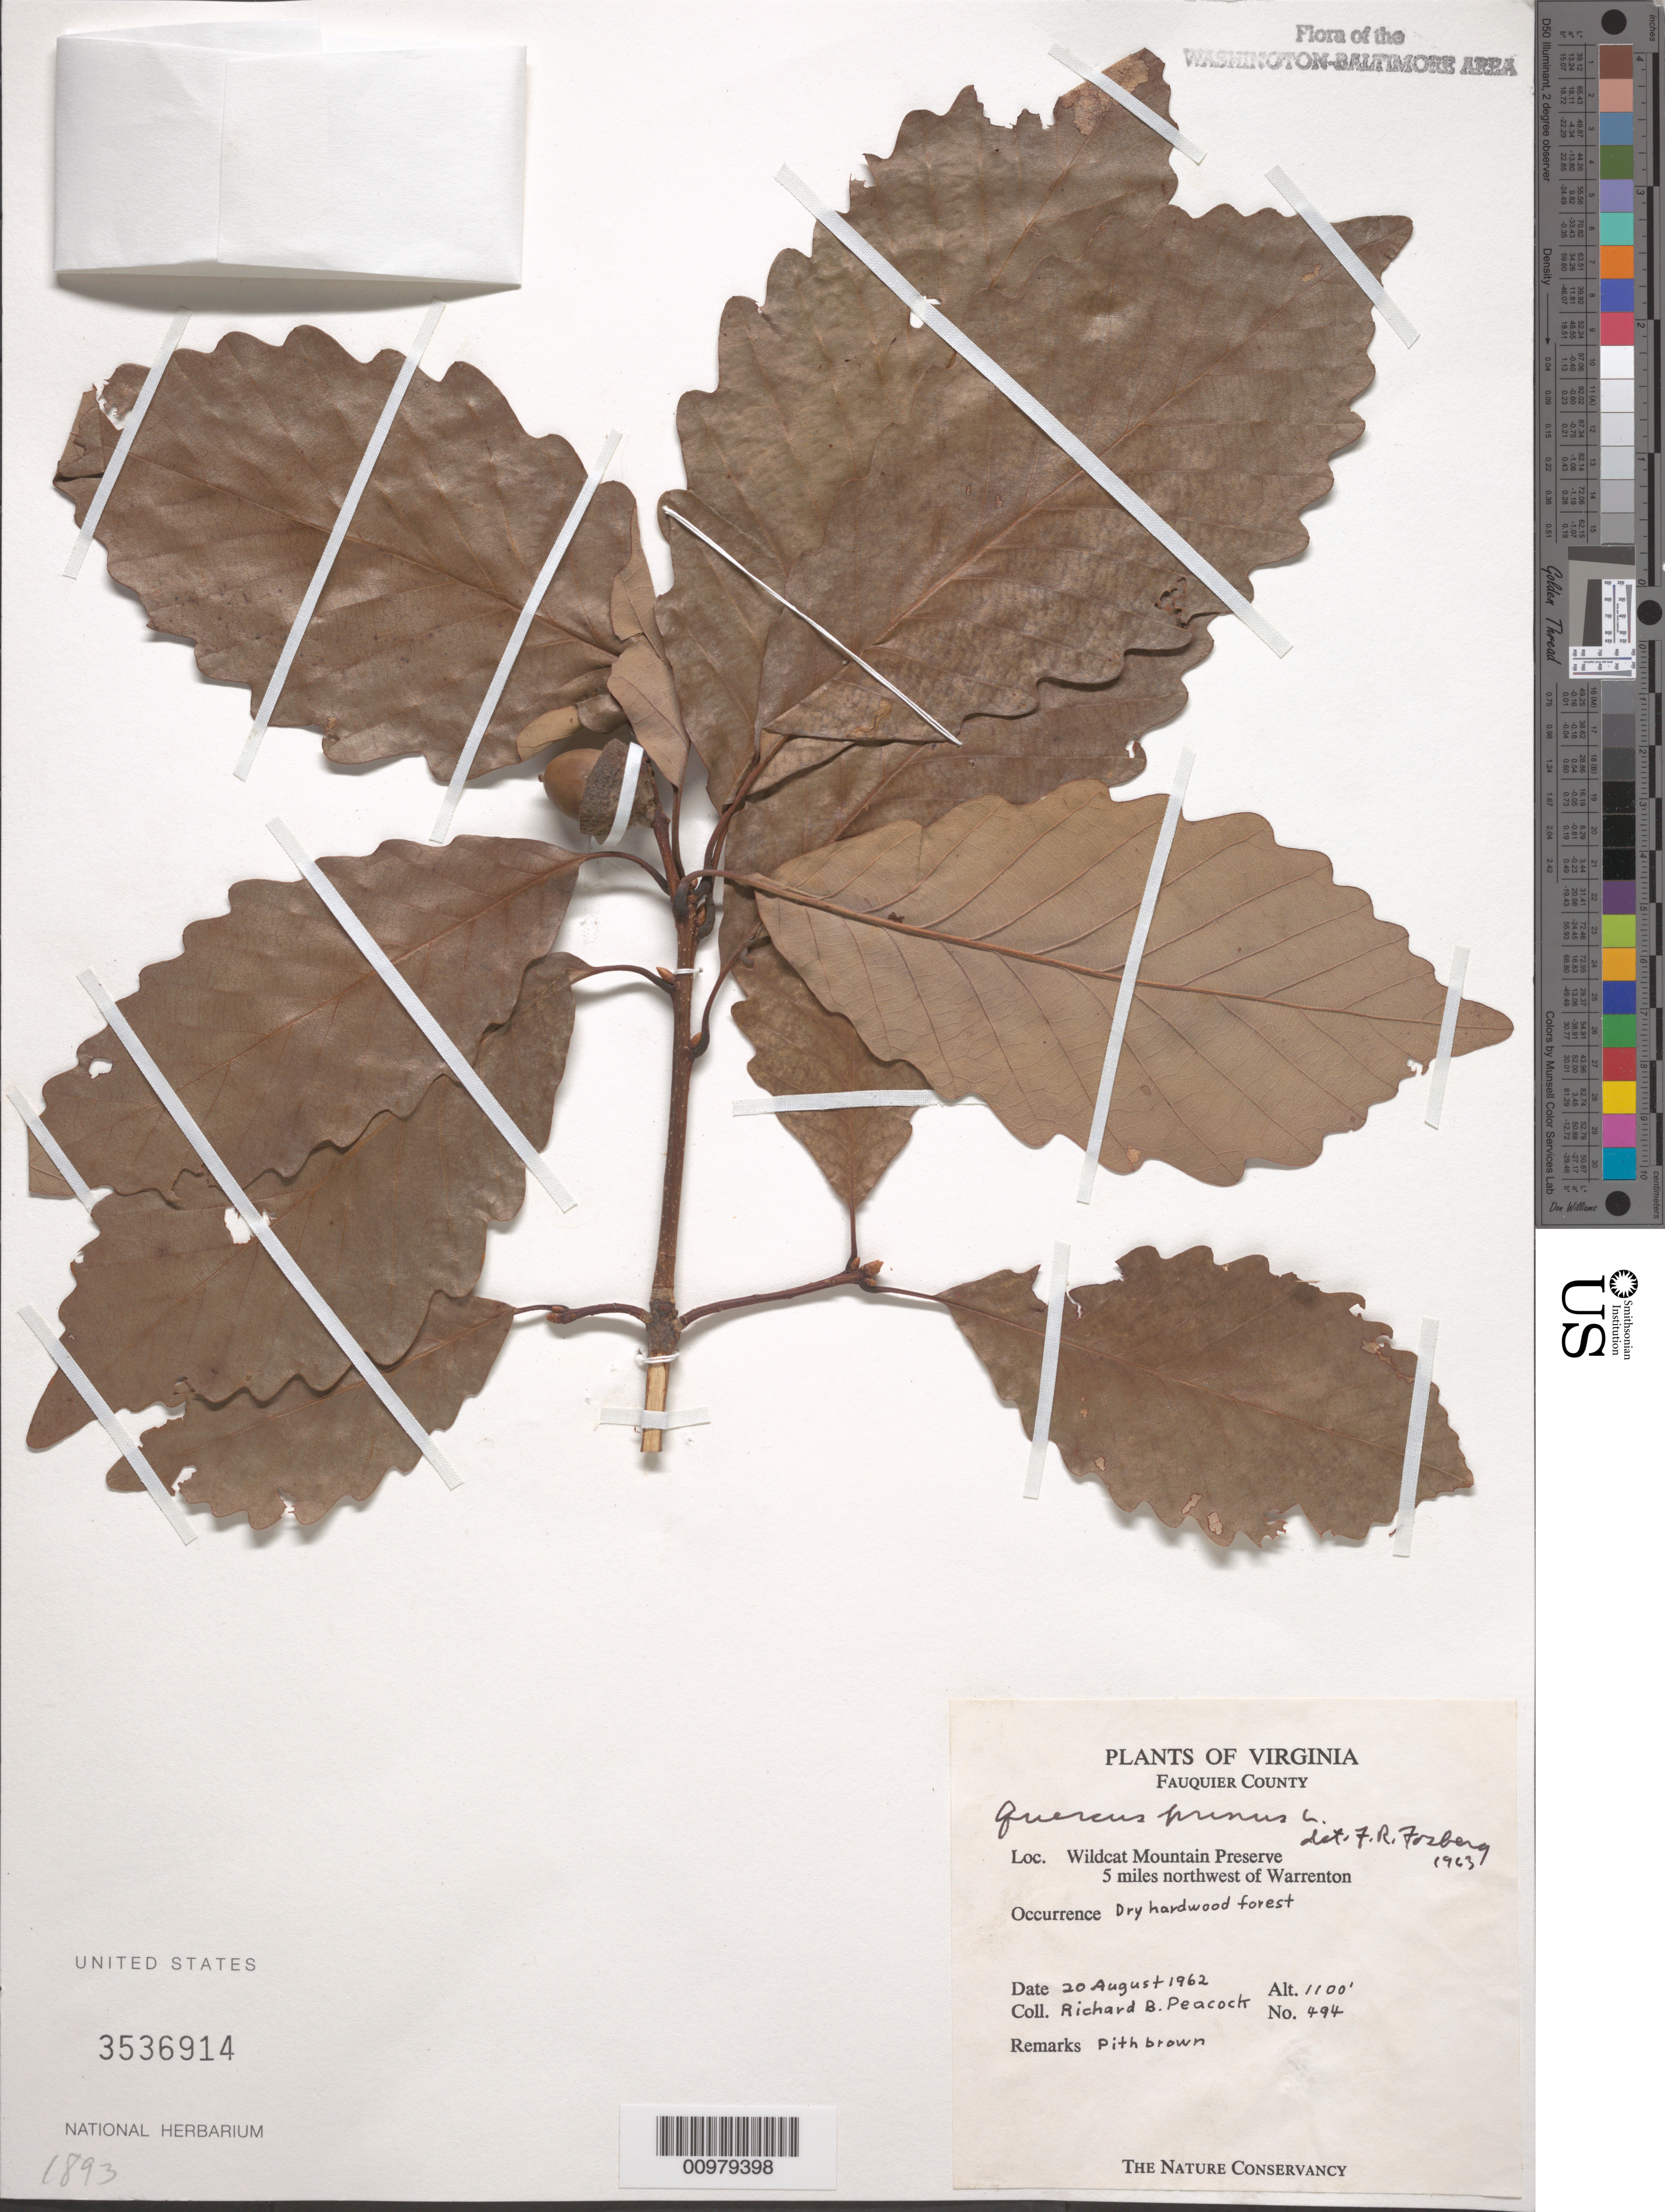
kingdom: Plantae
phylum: Tracheophyta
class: Magnoliopsida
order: Fagales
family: Fagaceae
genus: Quercus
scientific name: Quercus montana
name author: Willd.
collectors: R. Peacock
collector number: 494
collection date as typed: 20 Aug 1962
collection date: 1962-08-20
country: United States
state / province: Virginia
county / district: Fauquier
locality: Wildcat Mountain Preserve, 5 miles northwest of Warrenton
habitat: dry hardwood forest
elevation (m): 335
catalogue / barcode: US 3536914